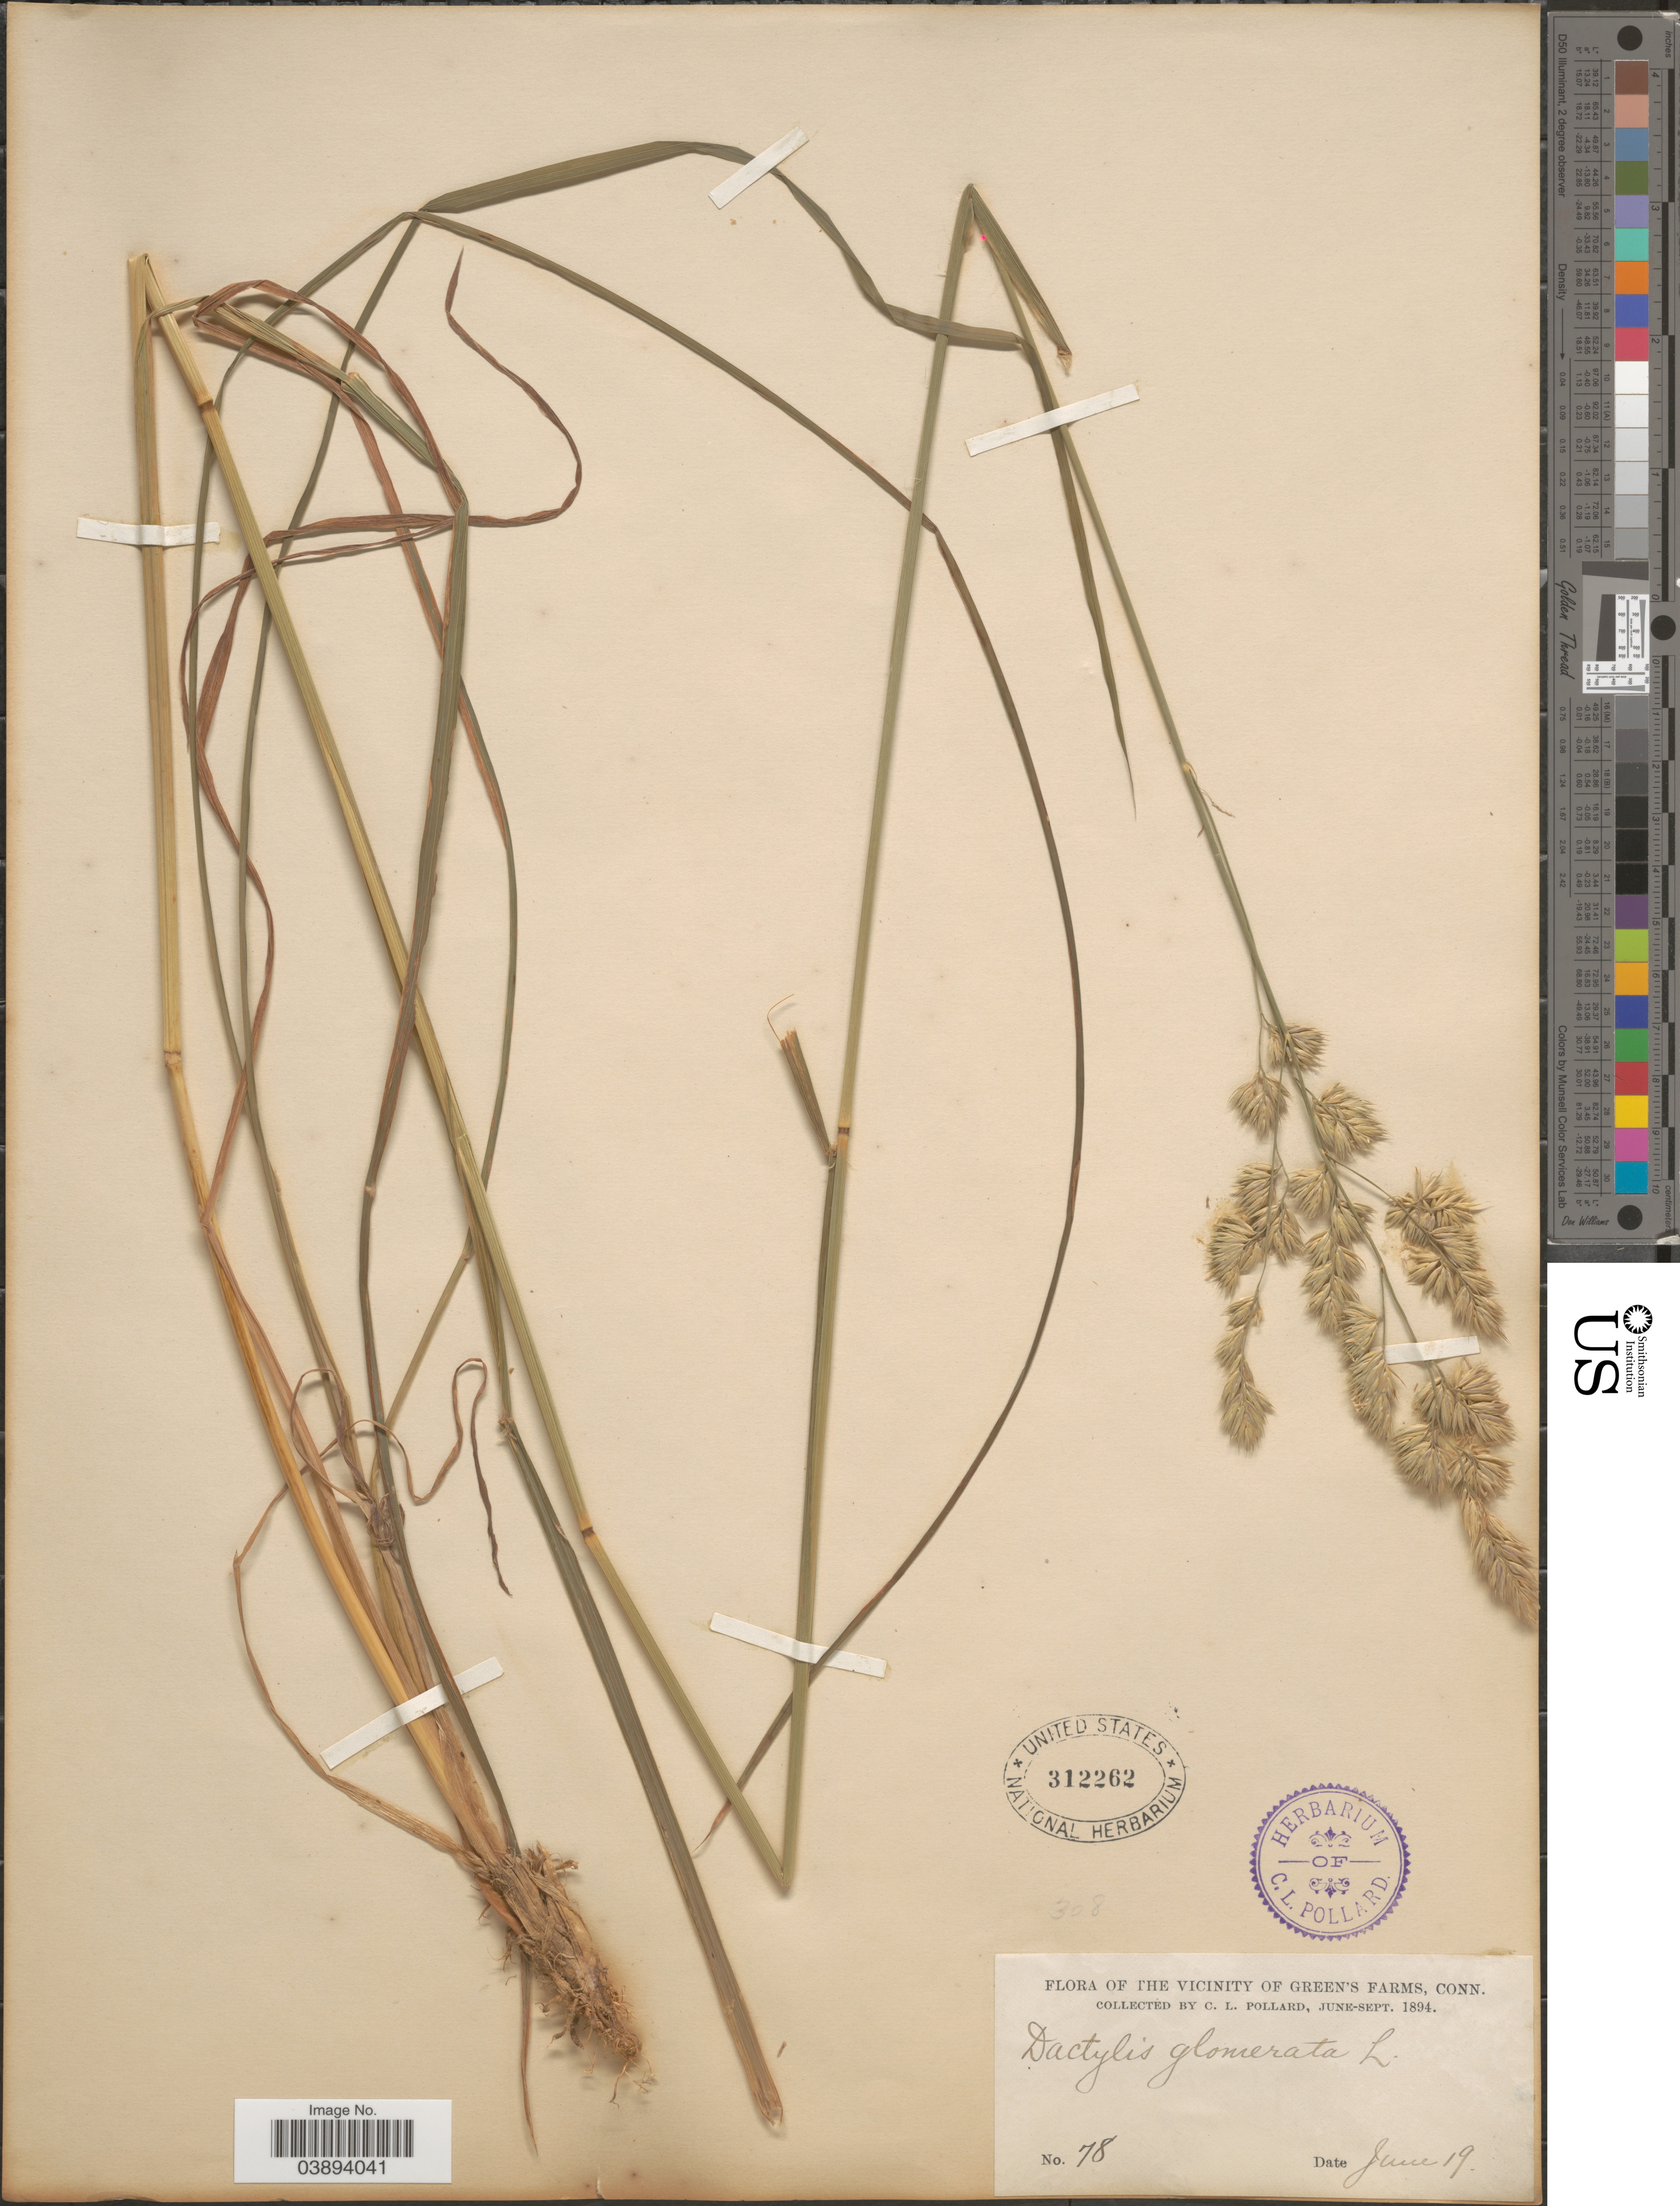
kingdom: Plantae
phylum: Tracheophyta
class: Liliopsida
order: Poales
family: Poaceae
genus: Dactylis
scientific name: Dactylis glomerata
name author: L.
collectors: C. L. Pollard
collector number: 78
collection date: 1894-06-19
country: United States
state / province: Connecticut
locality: The Vicinity of Green's Farms.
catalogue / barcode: US 312262